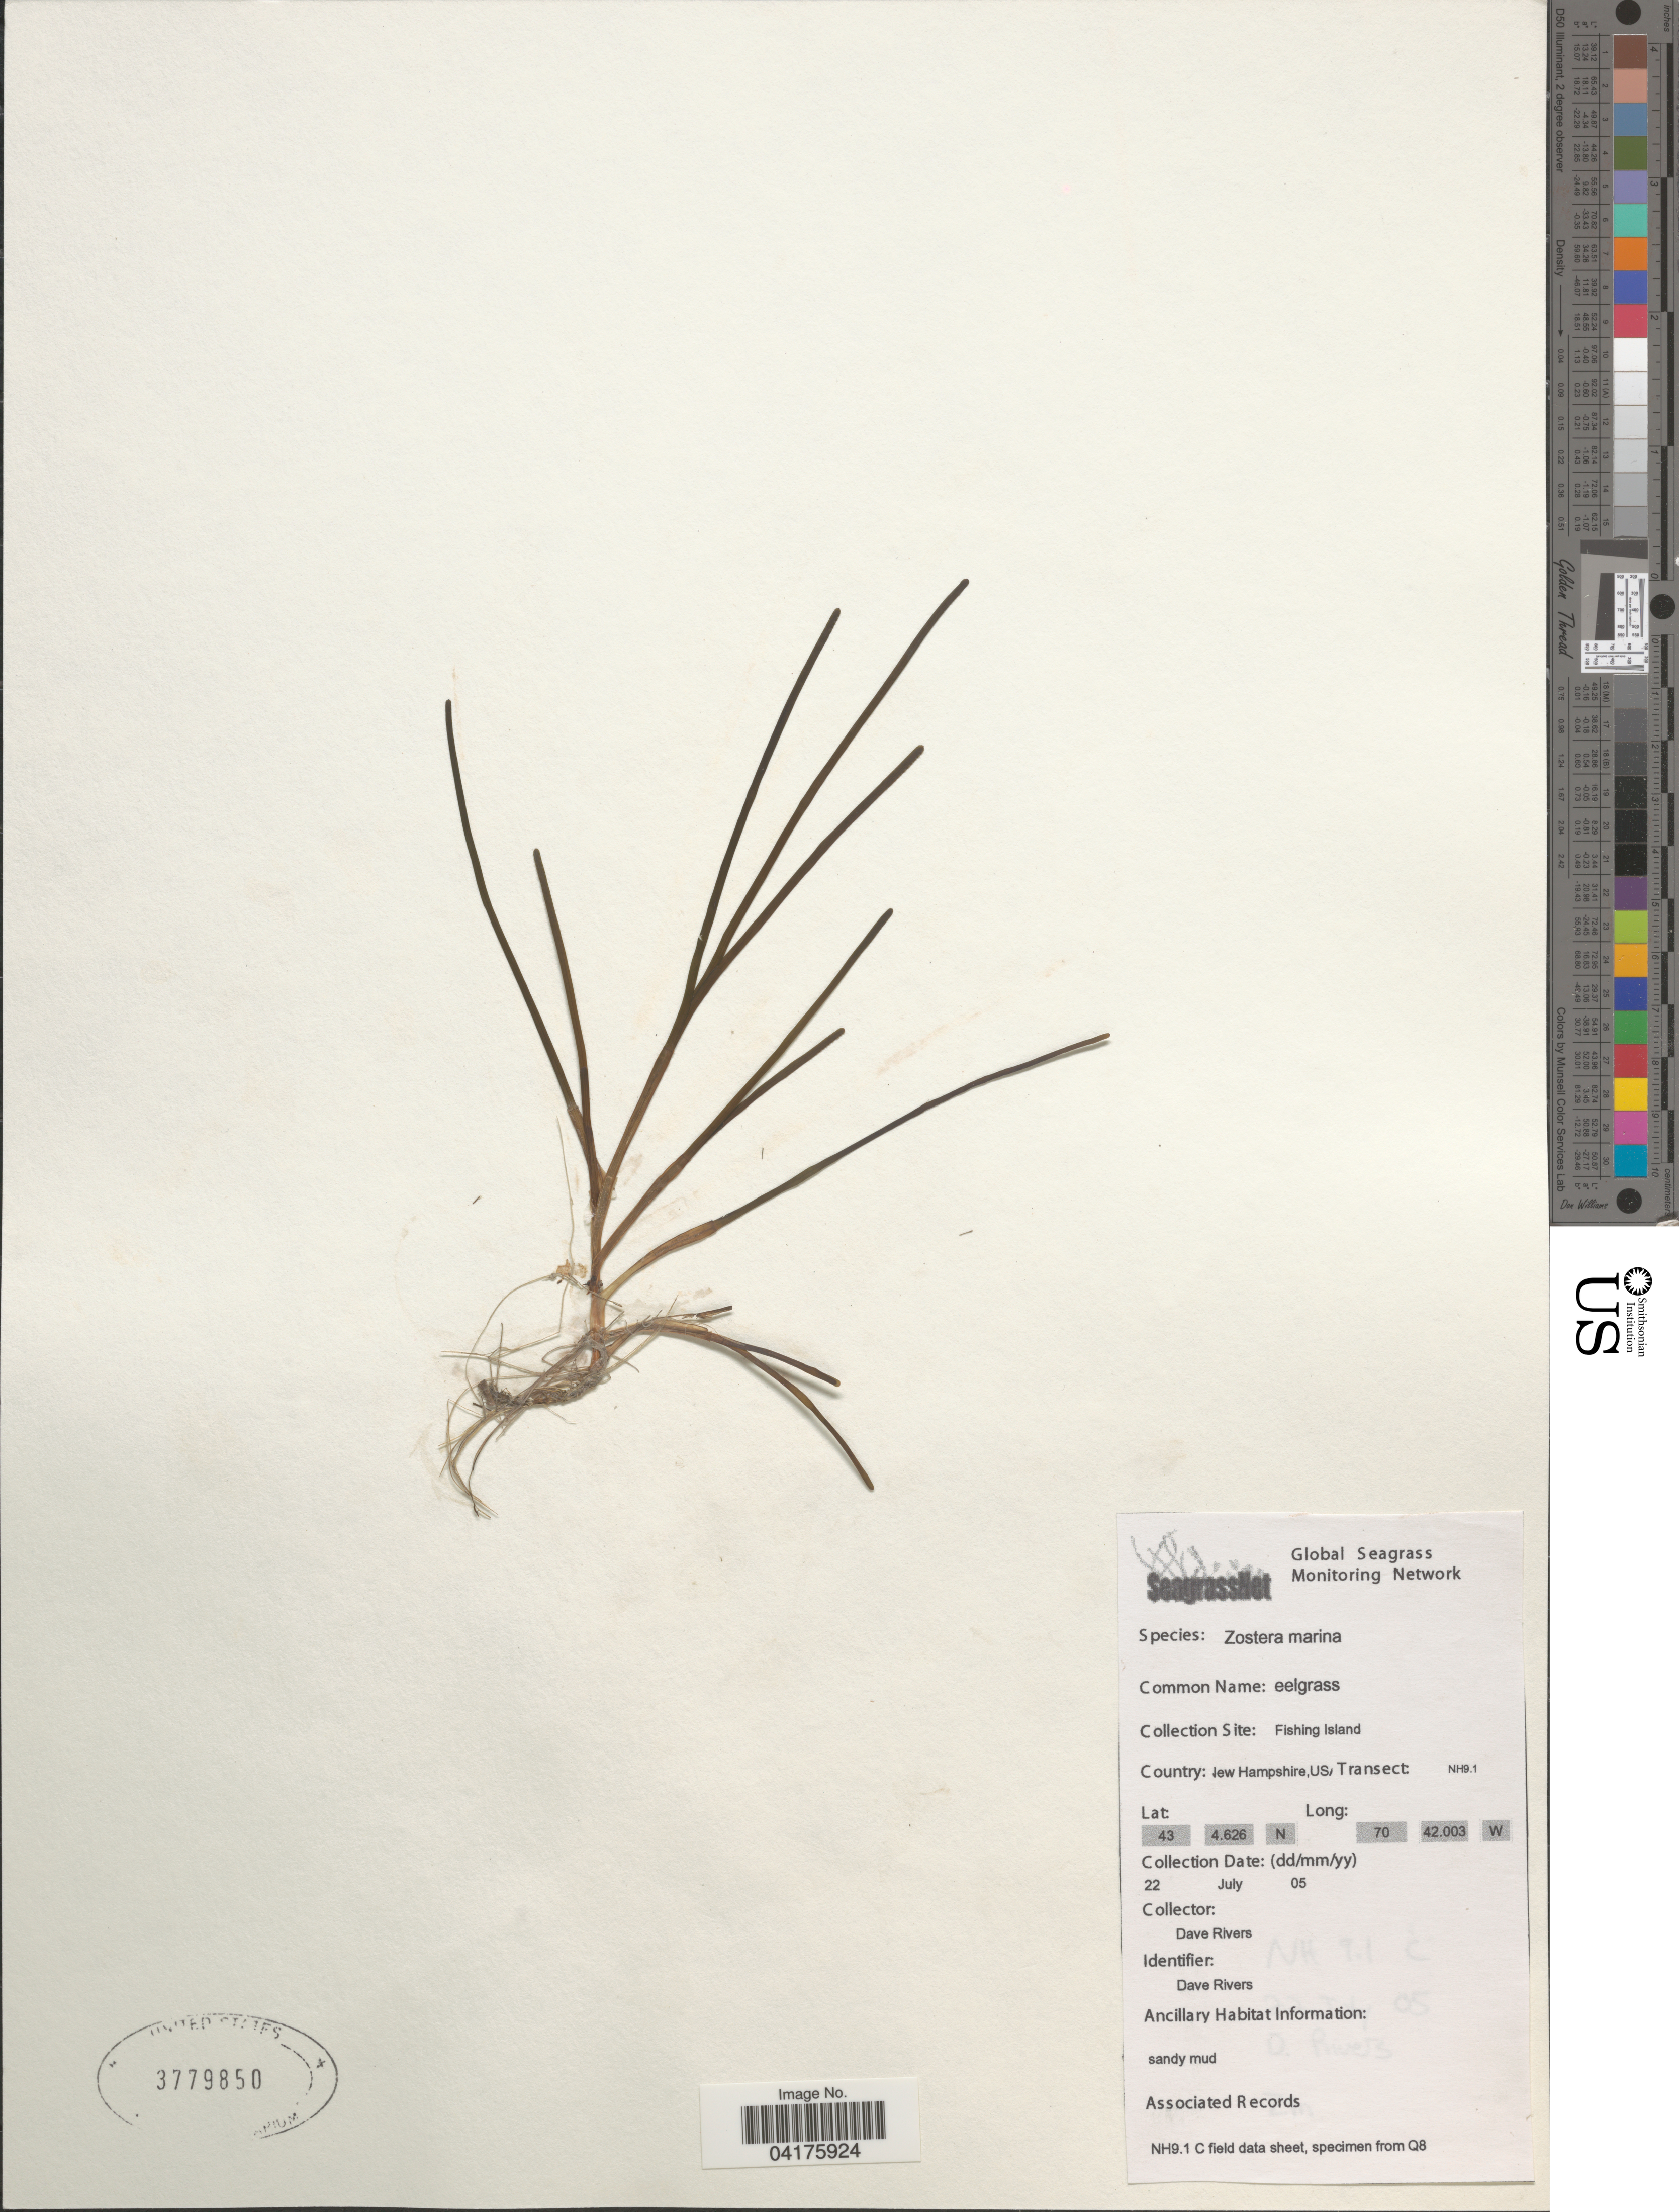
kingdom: Plantae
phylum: Tracheophyta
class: Liliopsida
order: Alismatales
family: Zosteraceae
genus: Zostera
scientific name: Zostera marina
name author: L.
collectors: D. Rivers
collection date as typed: Transcribed d/m/y: 22/7/5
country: United States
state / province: New Hampshire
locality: Fishing Island. Transect: NH9.1.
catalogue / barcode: US 3779850